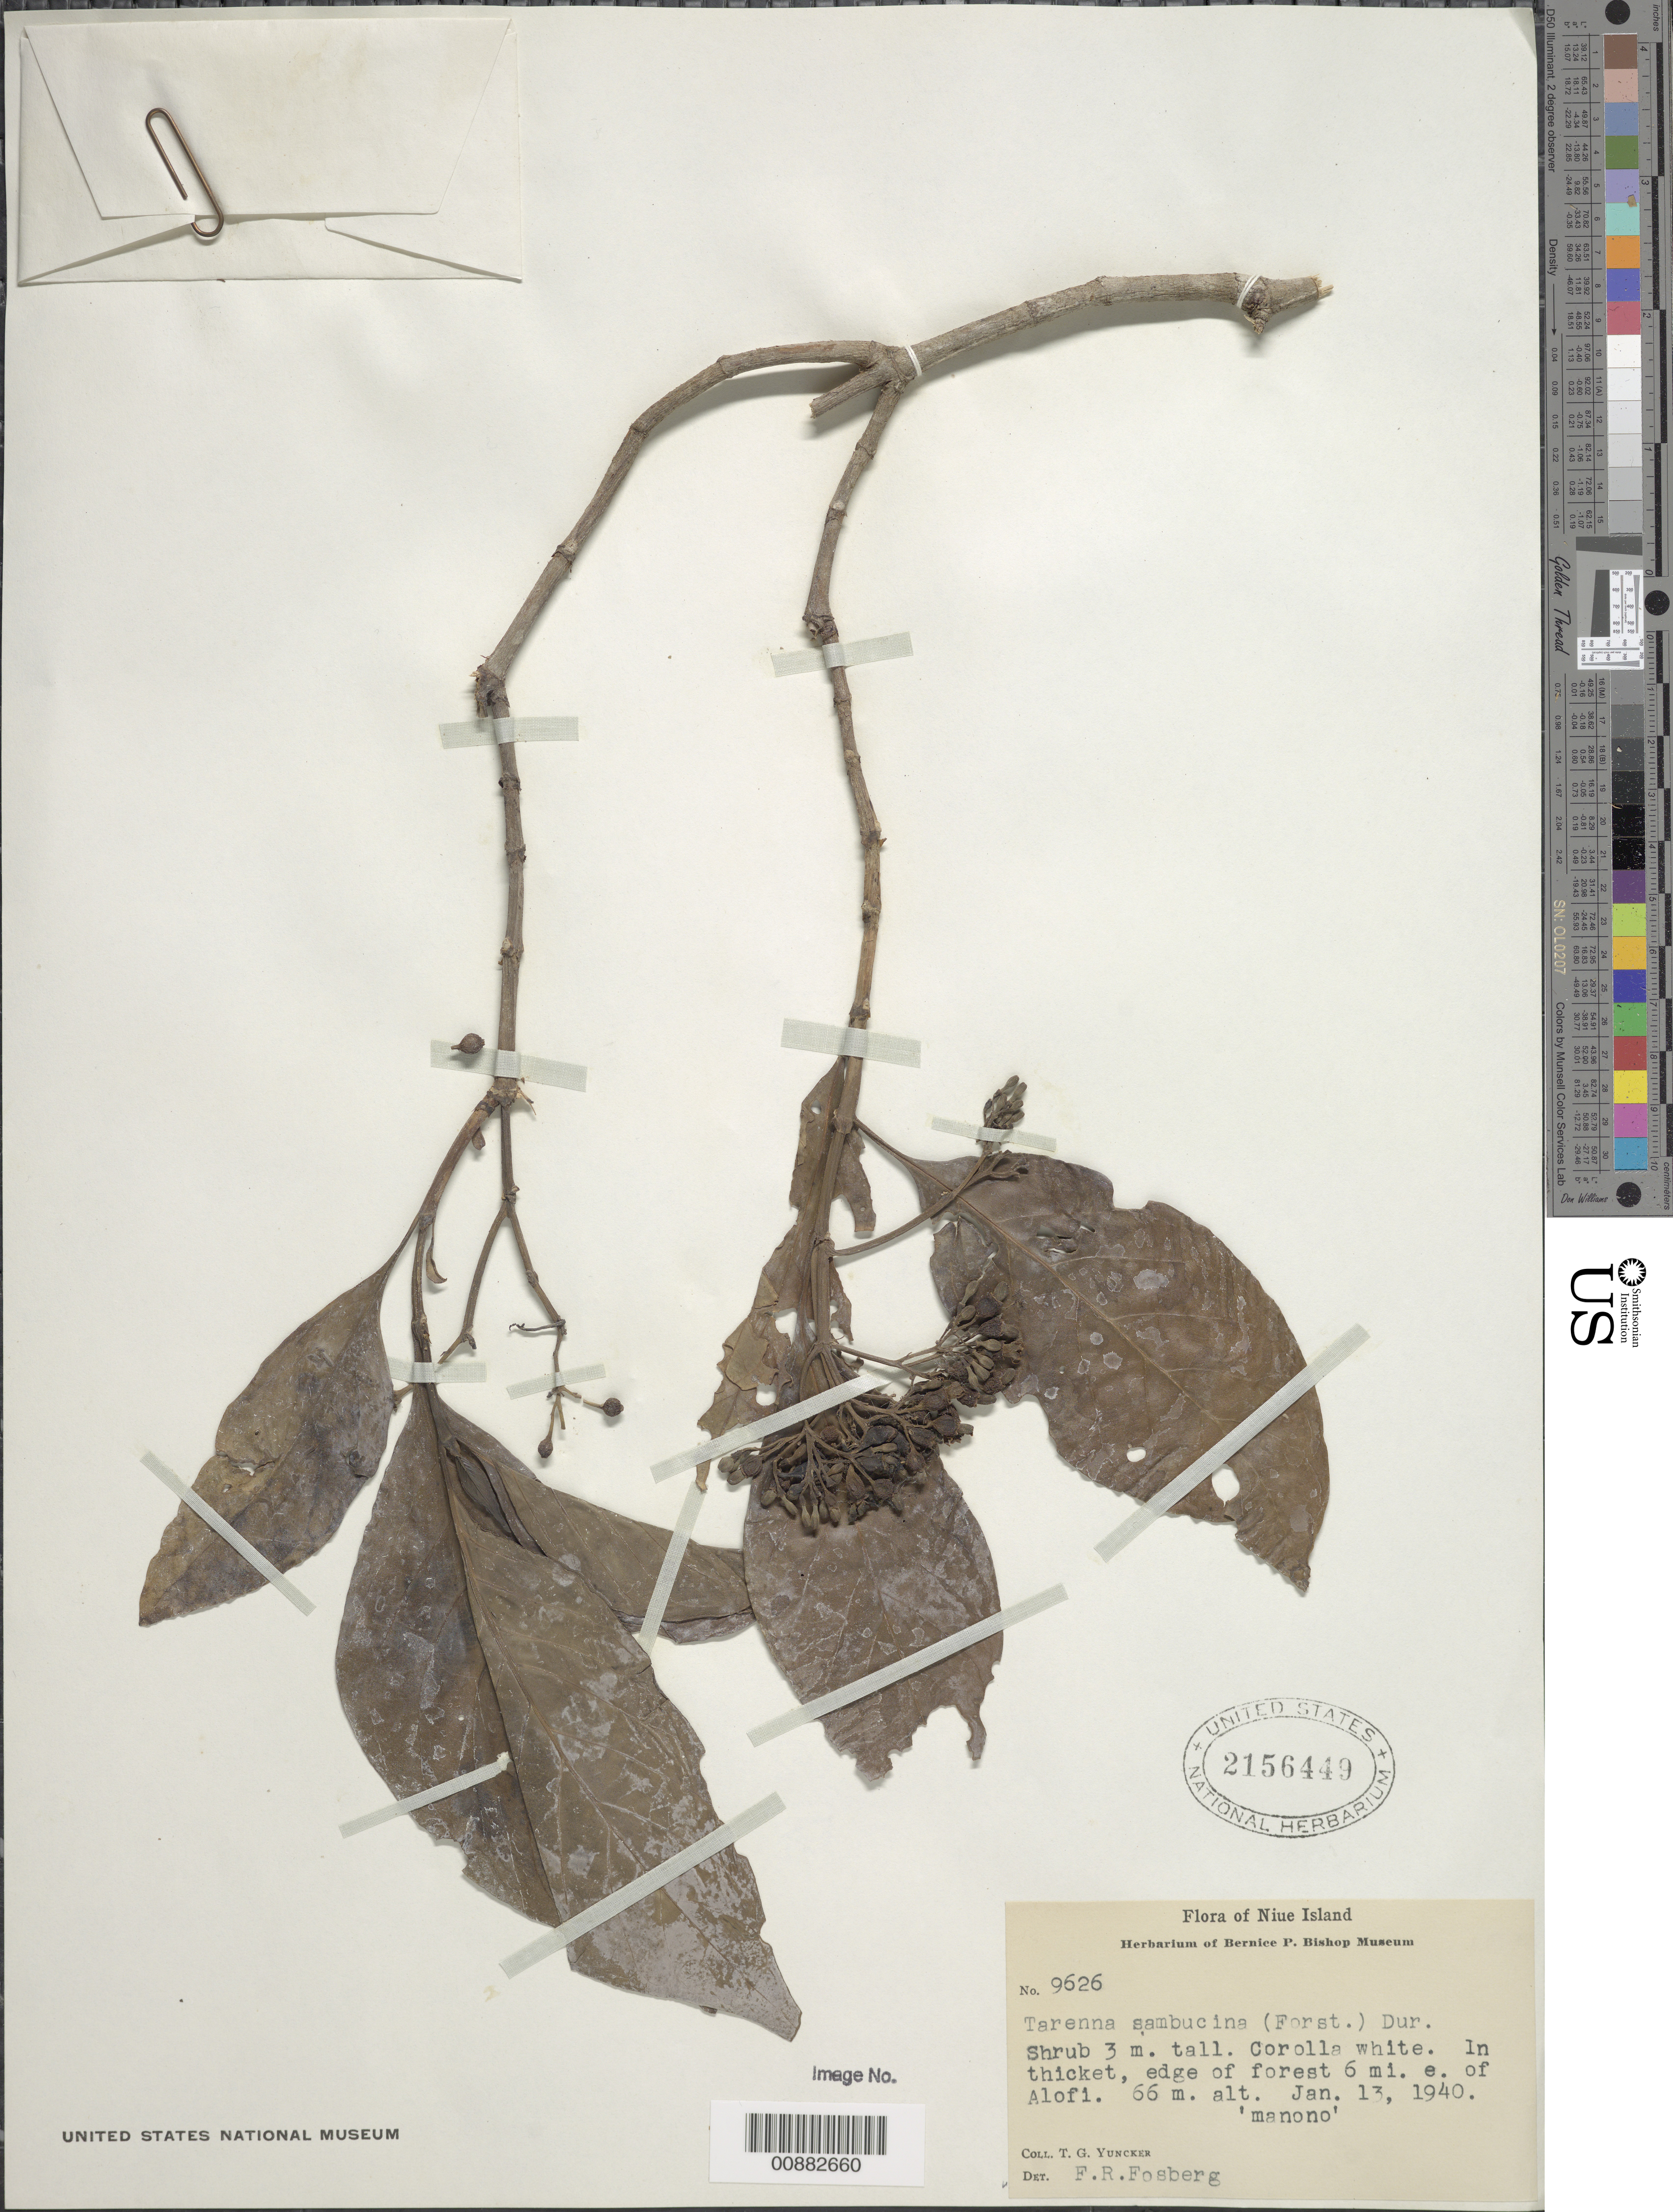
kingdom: Plantae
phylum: Tracheophyta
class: Magnoliopsida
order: Gentianales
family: Rubiaceae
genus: Tarenna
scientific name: Tarenna sambucina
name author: (G. Forst.) Drake ex Durand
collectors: T. G. Yuncker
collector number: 9626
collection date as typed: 13 Jan 1940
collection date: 1940-01-13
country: Niue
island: Niue I.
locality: Edge of forest 6 mi. e. of Alofi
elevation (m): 66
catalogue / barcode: US 2156449